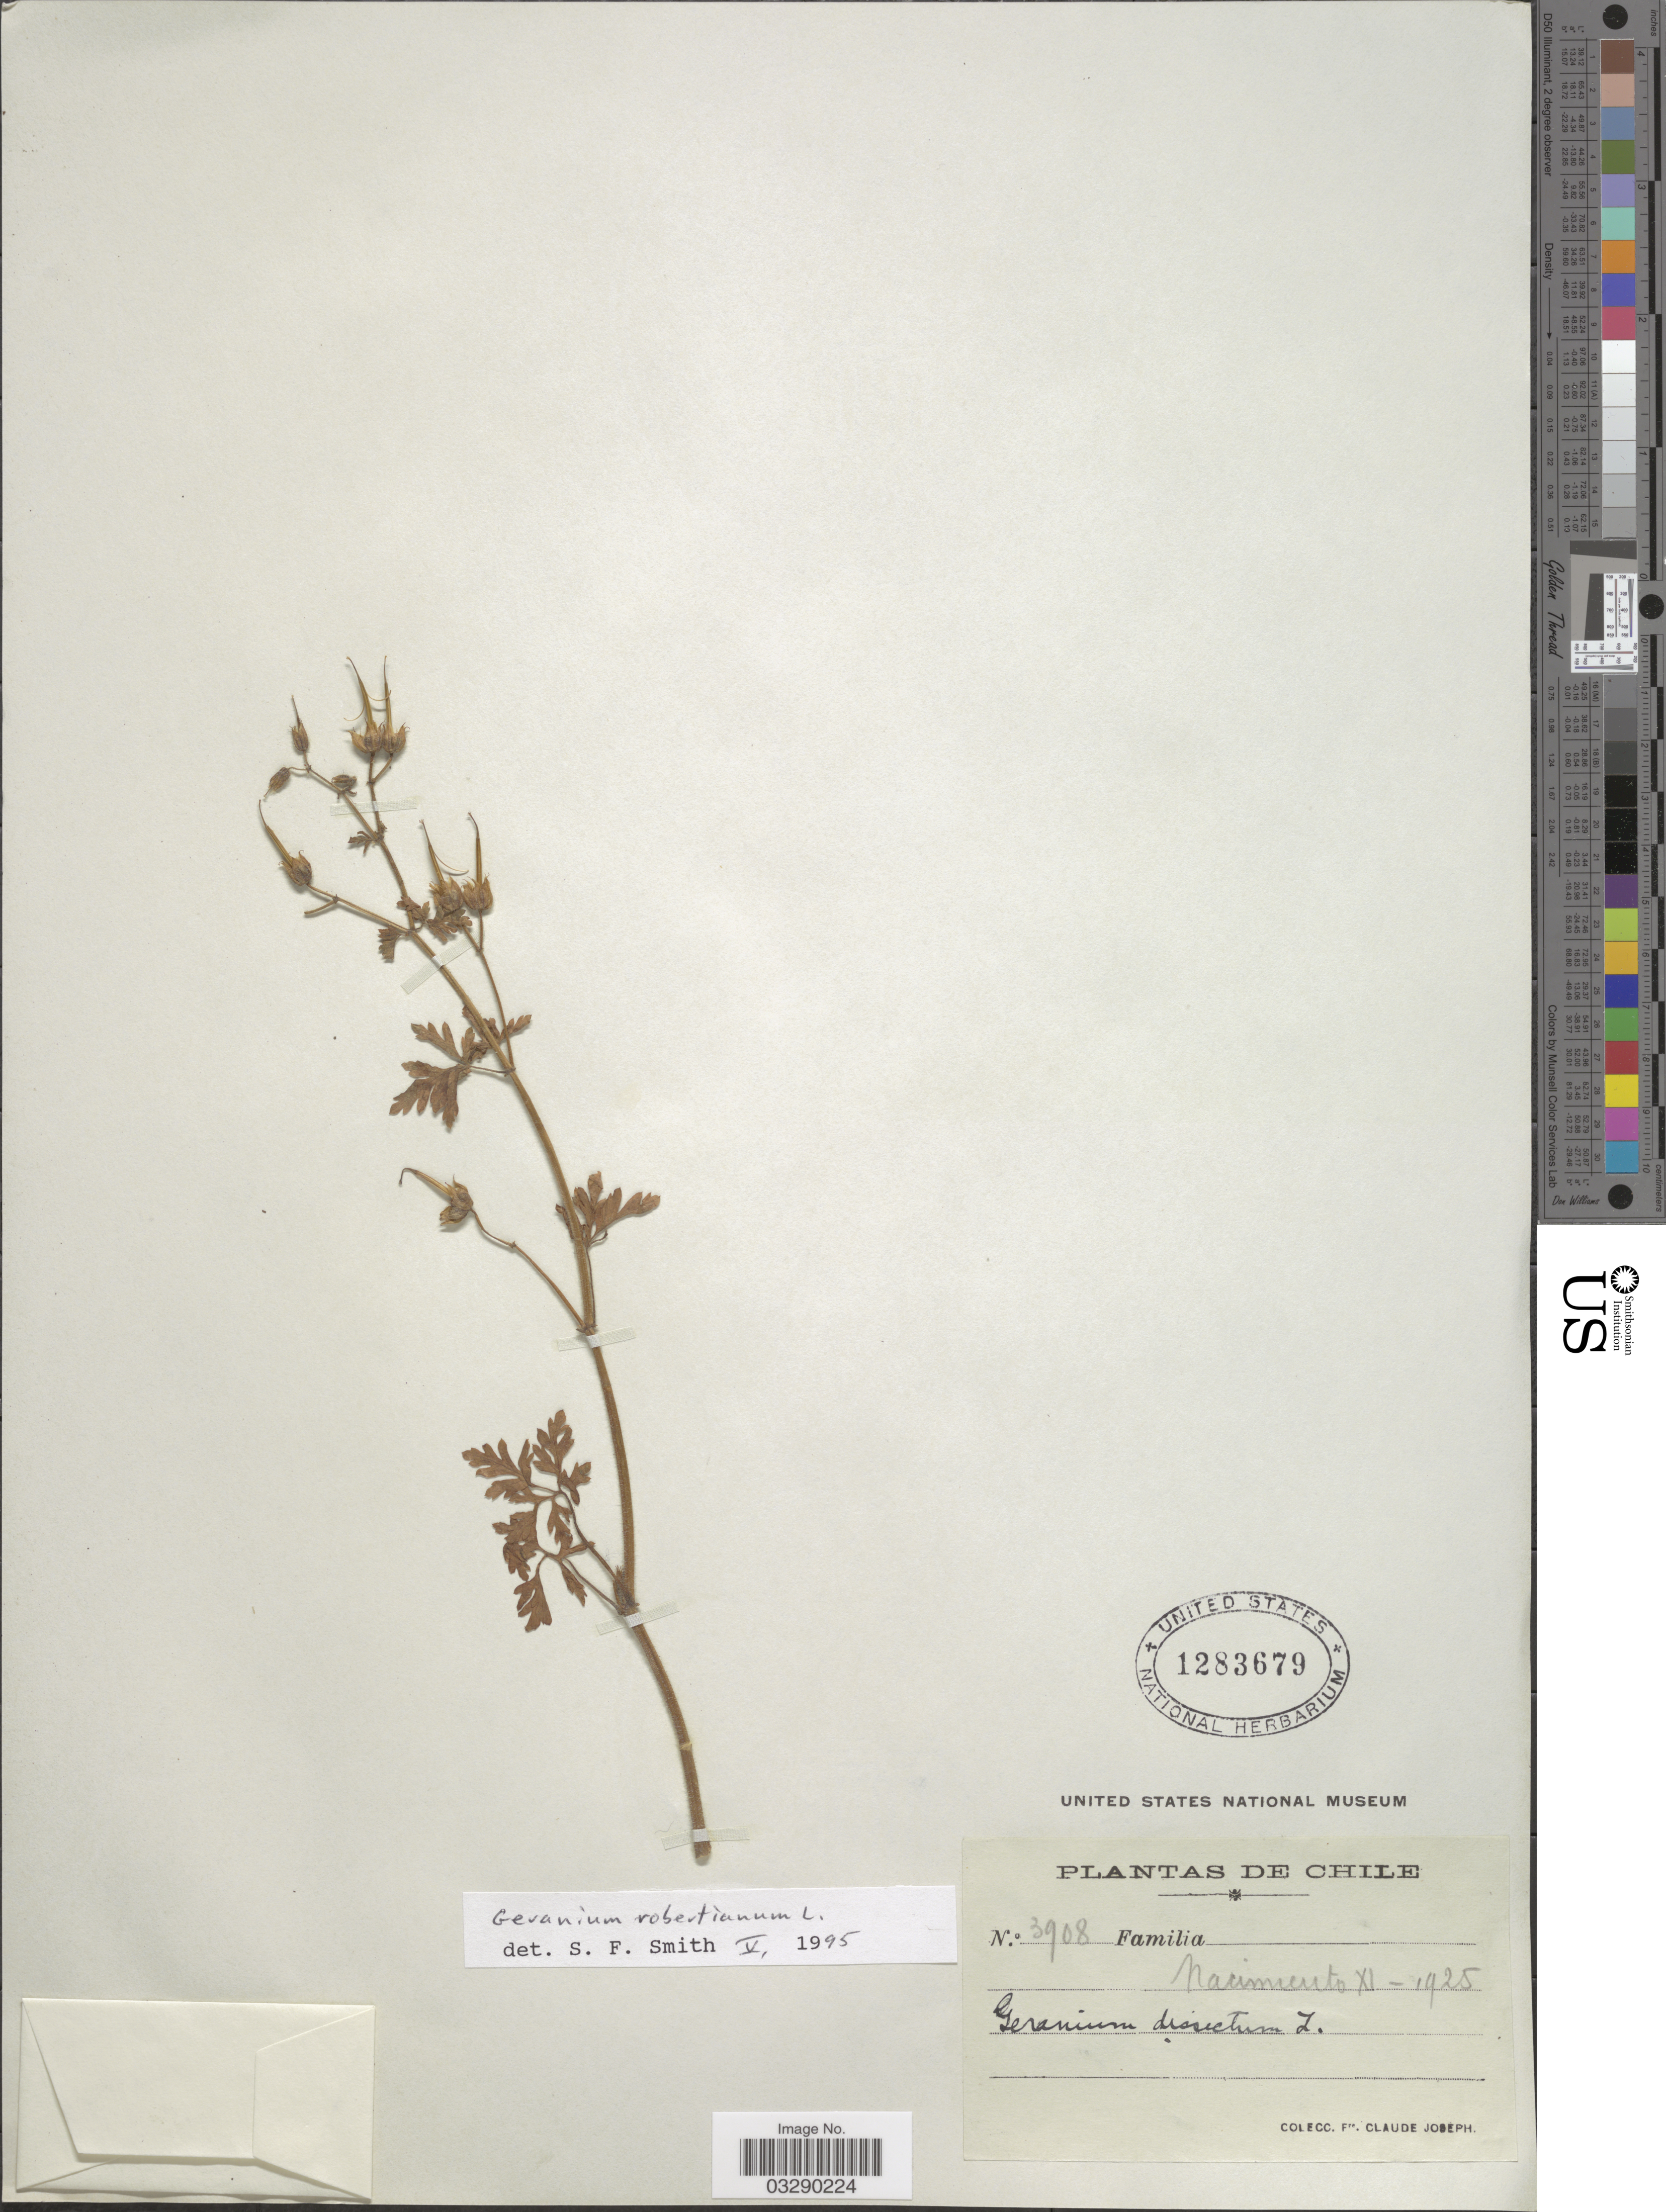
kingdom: Plantae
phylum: Tracheophyta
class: Magnoliopsida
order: Geraniales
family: Geraniaceae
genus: Geranium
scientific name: Geranium robertianum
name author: L.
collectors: Bro. Claude-Joseph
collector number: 3908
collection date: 1925-11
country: Chile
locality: Nacimiento.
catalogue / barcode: US 1283679